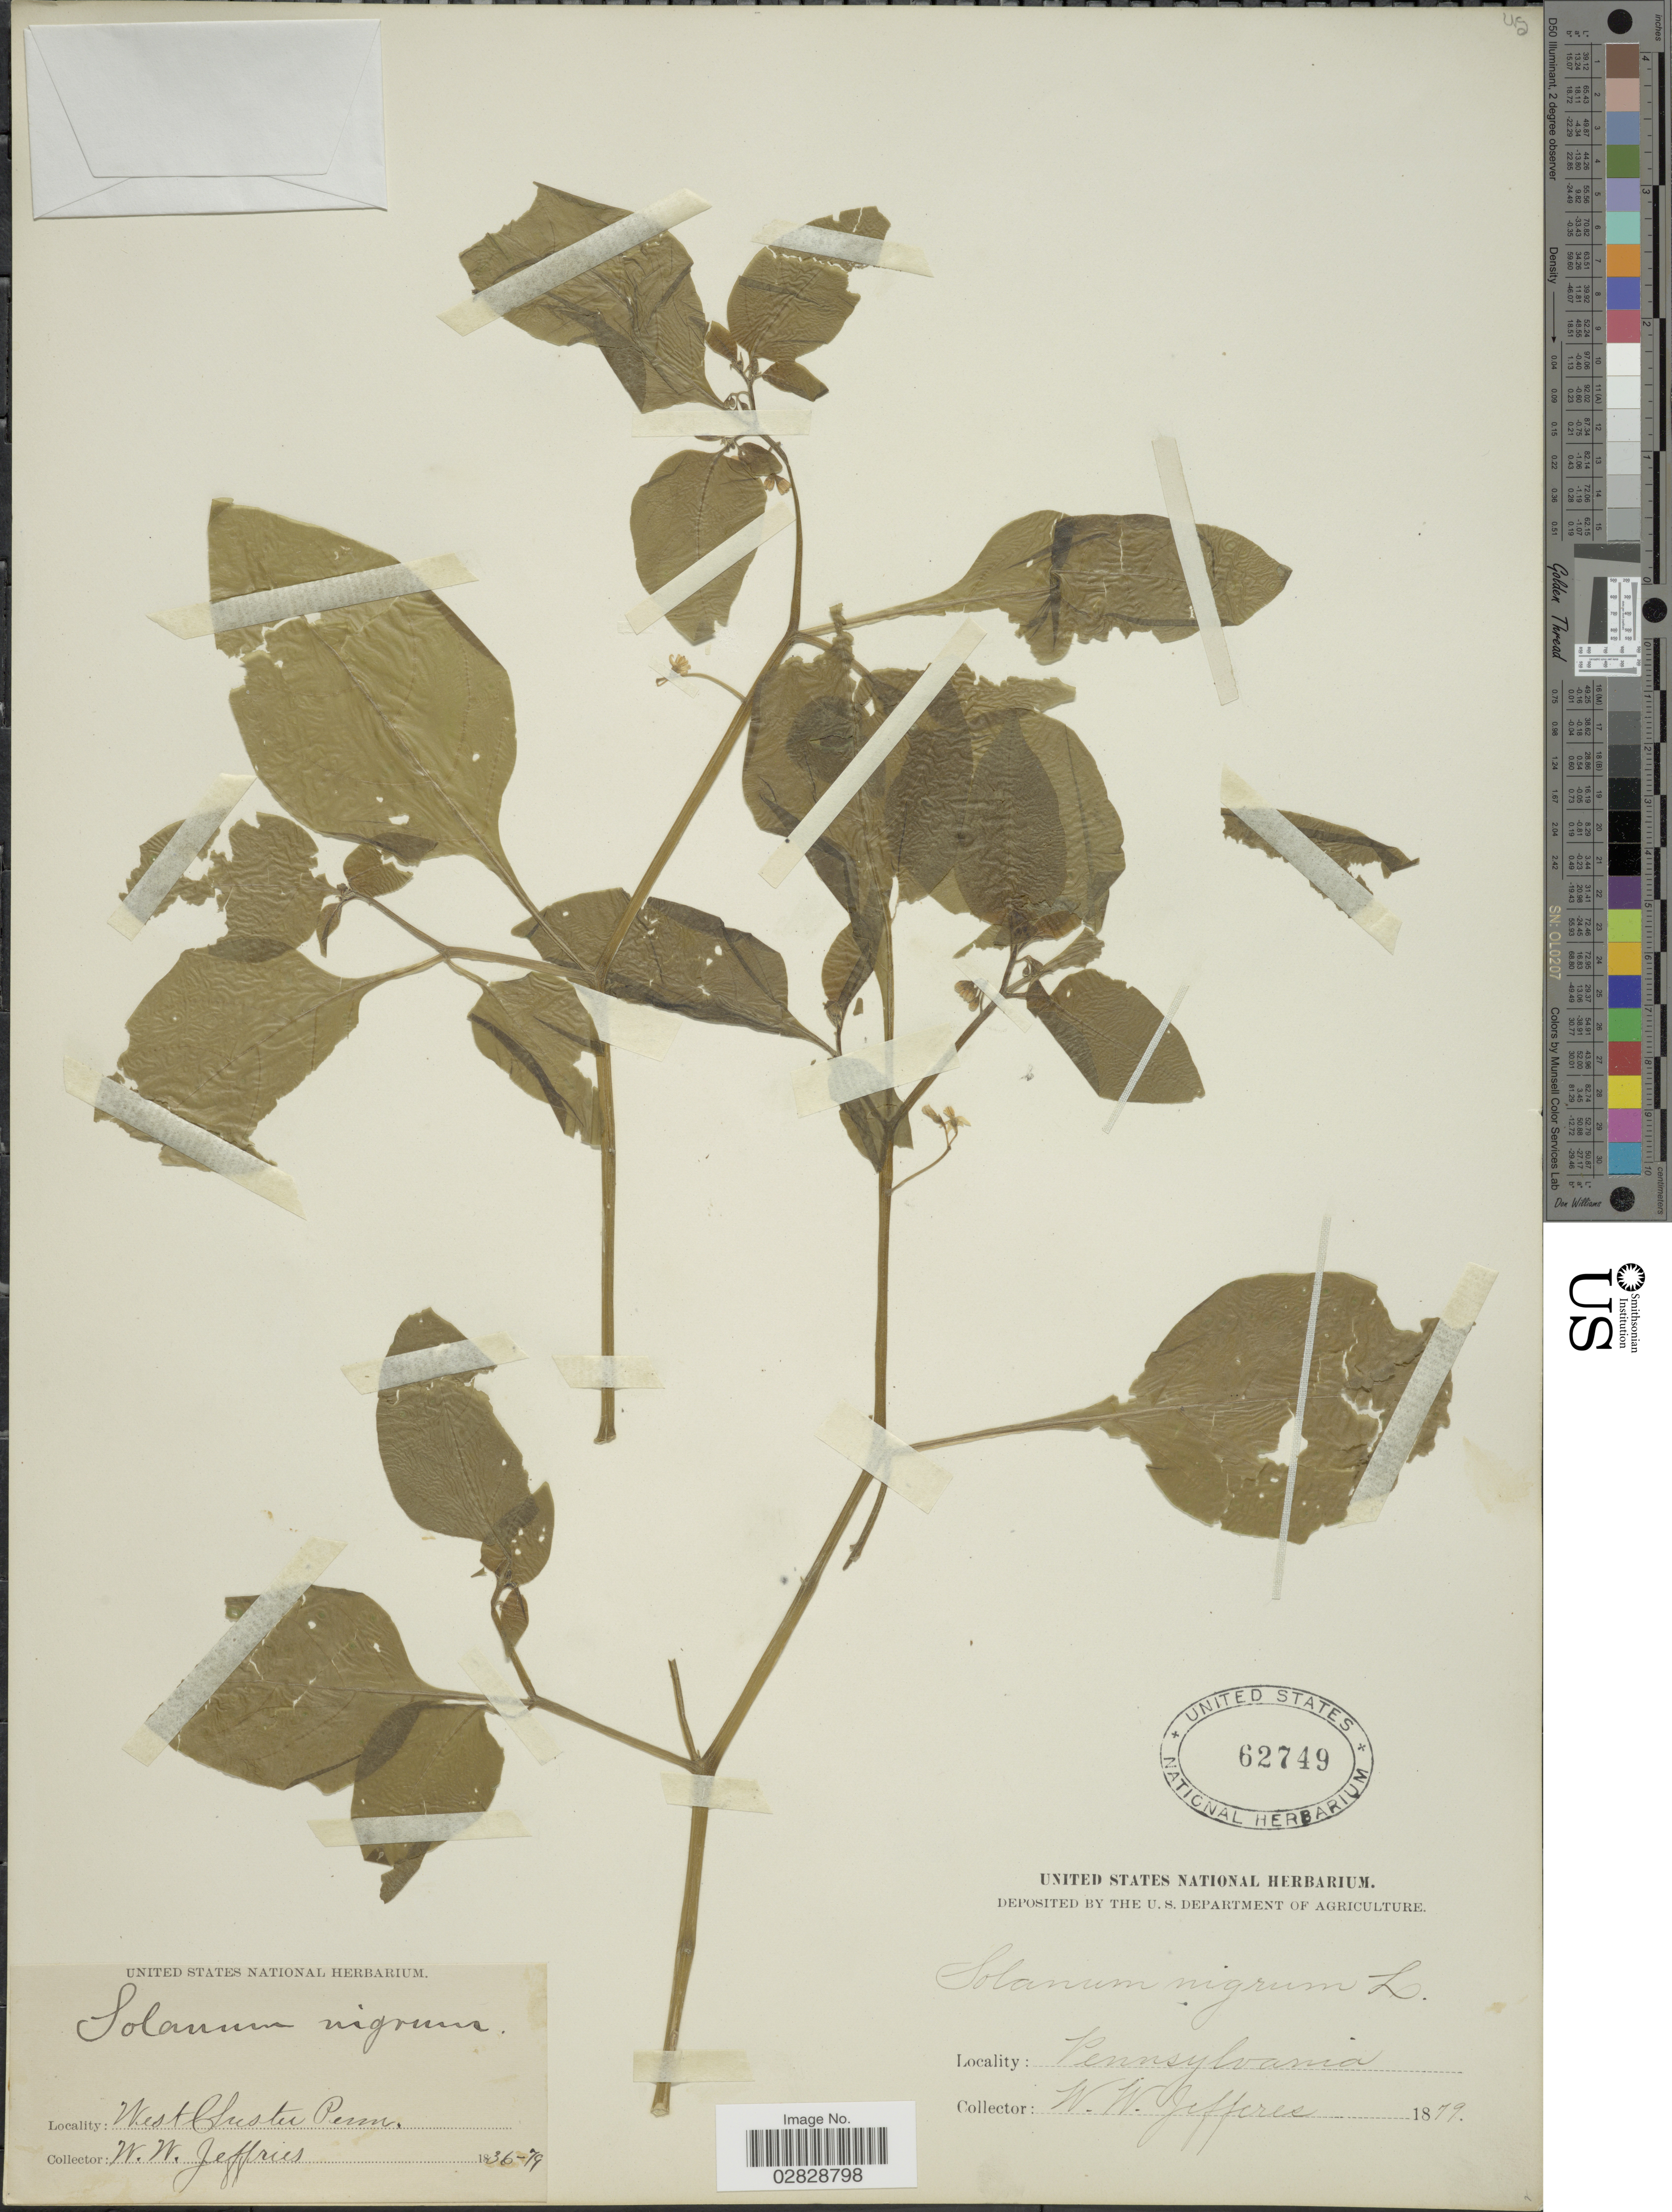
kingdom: Plantae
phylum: Tracheophyta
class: Magnoliopsida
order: Solanales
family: Solanaceae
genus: Solanum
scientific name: Solanum emulans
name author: Raf.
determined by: Knapp, S. D.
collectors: W. Jeffries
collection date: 1836/1879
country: United States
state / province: Pennsylvania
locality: West Chester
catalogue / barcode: US 62749